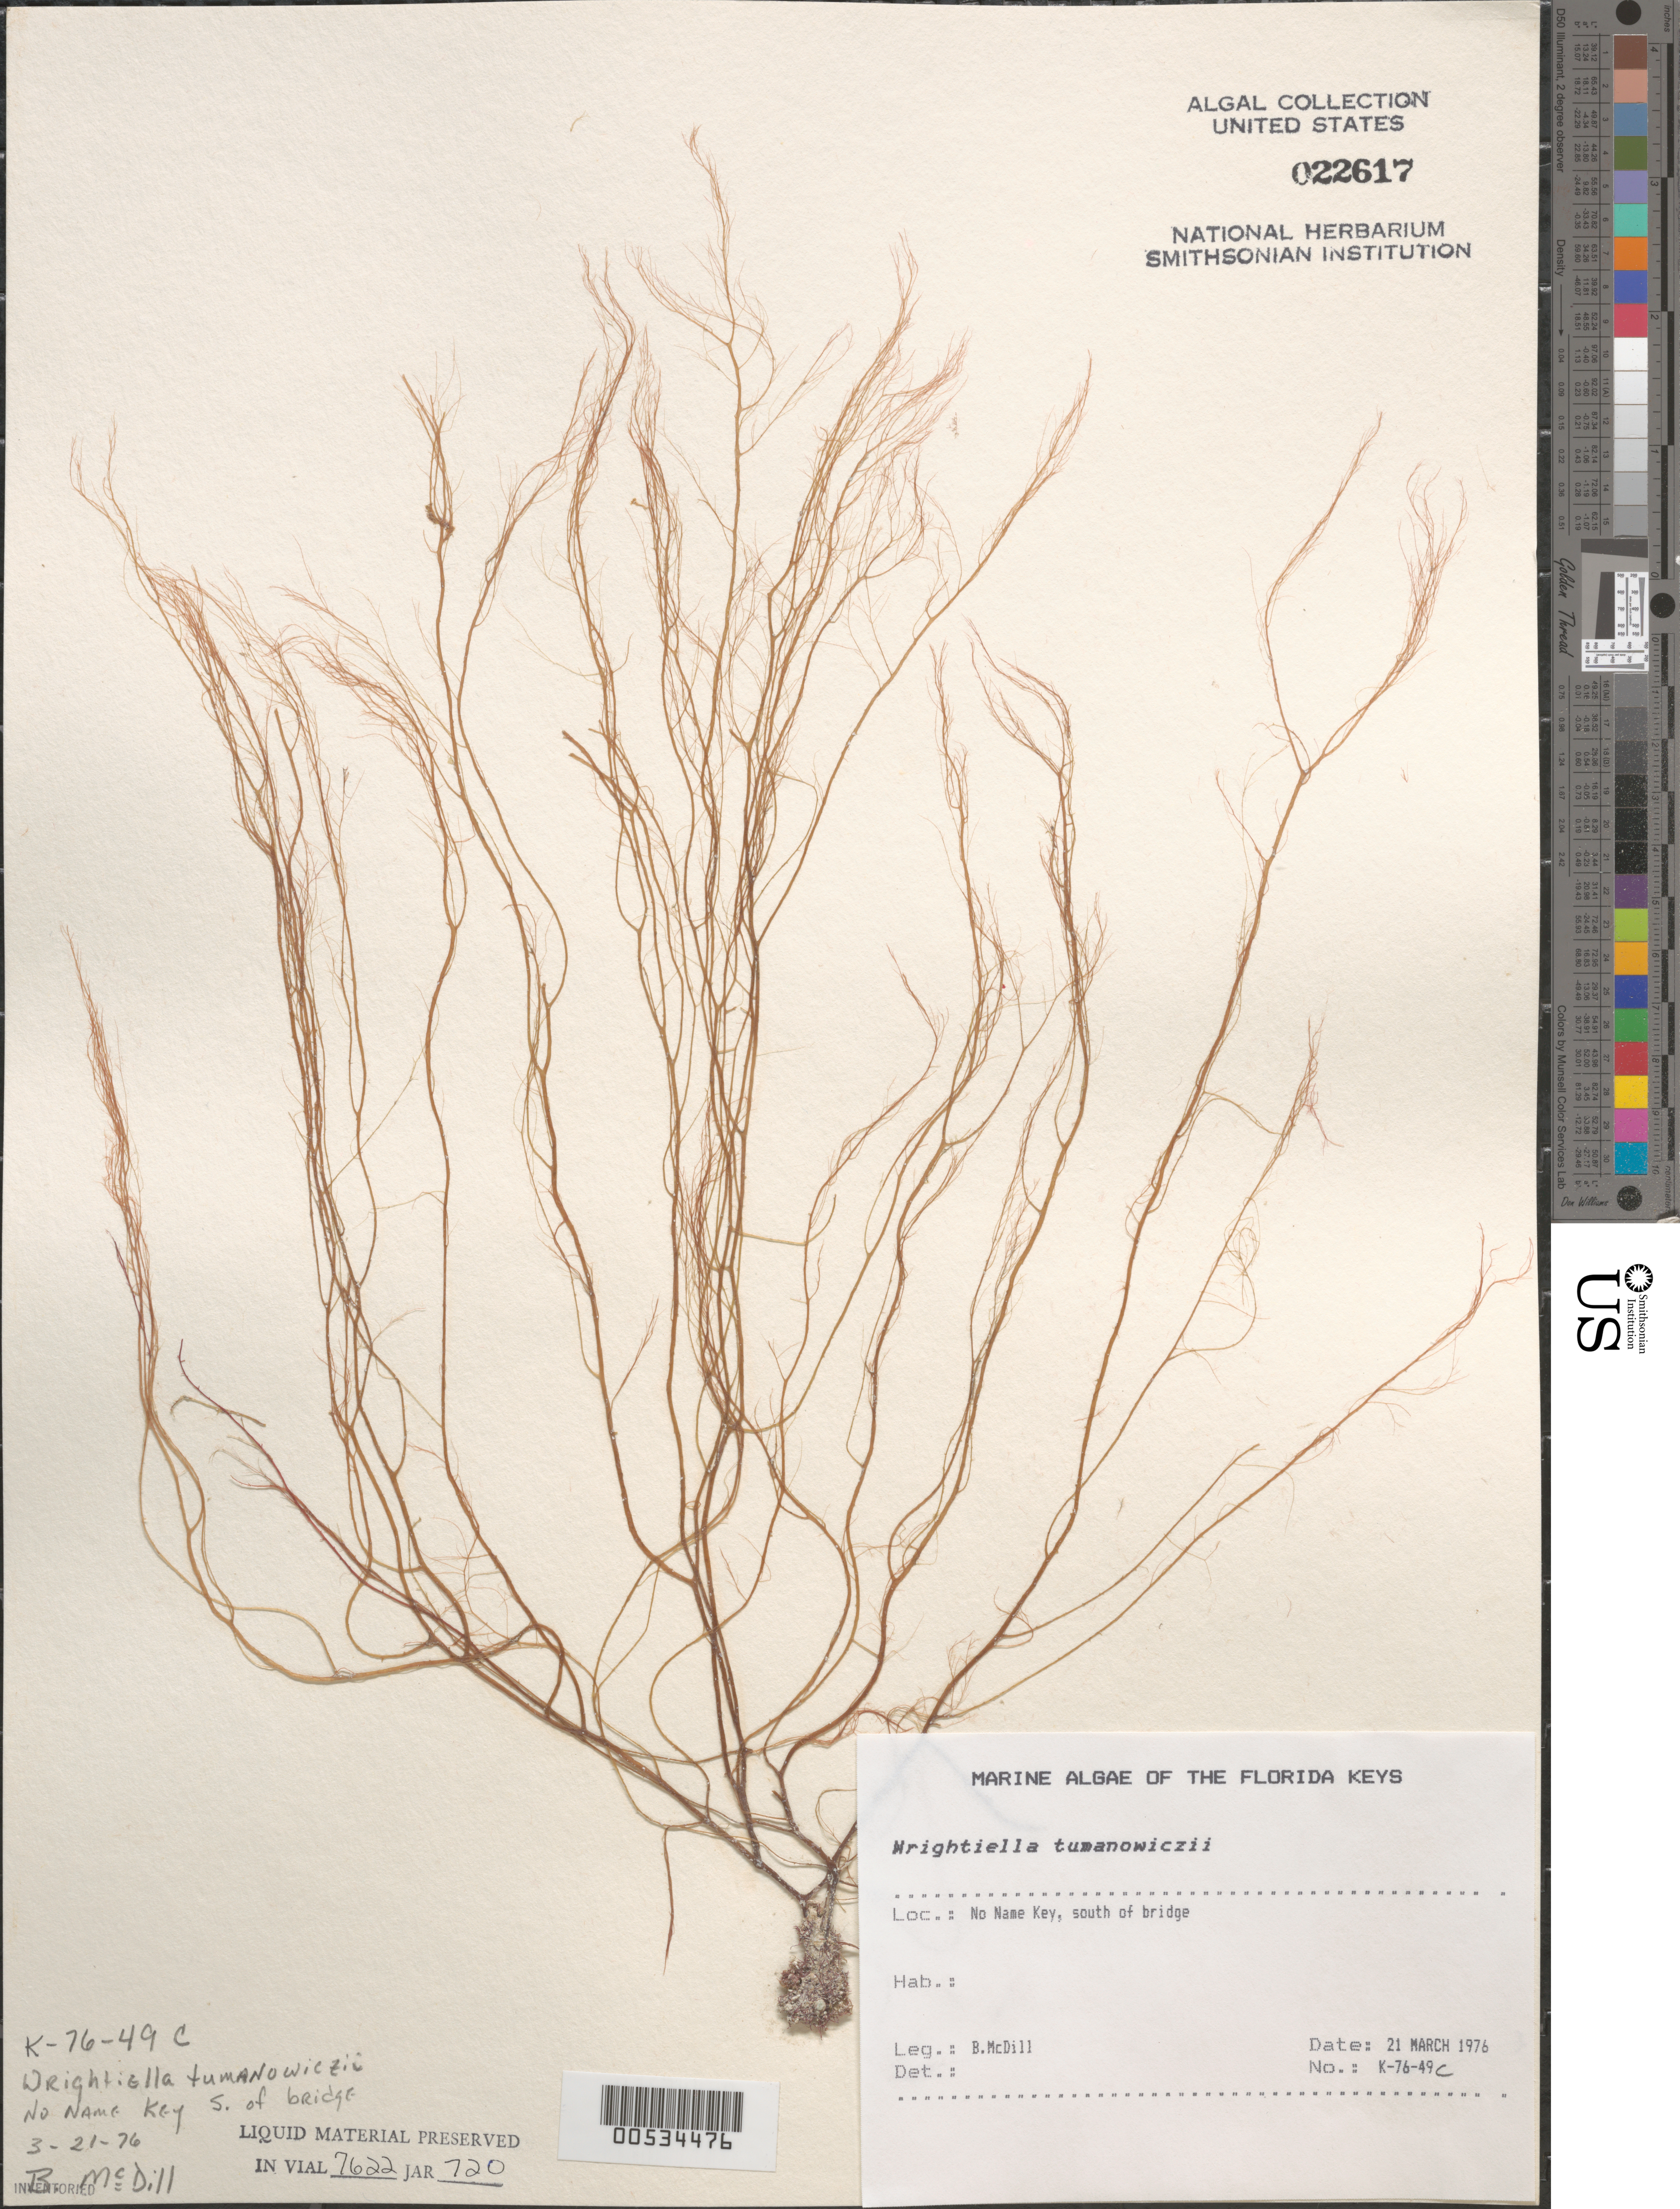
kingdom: Plantae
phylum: Rhodophyta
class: Florideophyceae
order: Ceramiales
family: Rhodomelaceae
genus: Wrightiella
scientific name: Wrightiella tumanowiczii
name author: (Gatty ex Harv.) F. Schmitz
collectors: W. McDill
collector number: K-76-49c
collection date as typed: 21 Mar 1976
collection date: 1976-03-21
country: United States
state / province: Florida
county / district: Monroe County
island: No Name Key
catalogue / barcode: US 22617